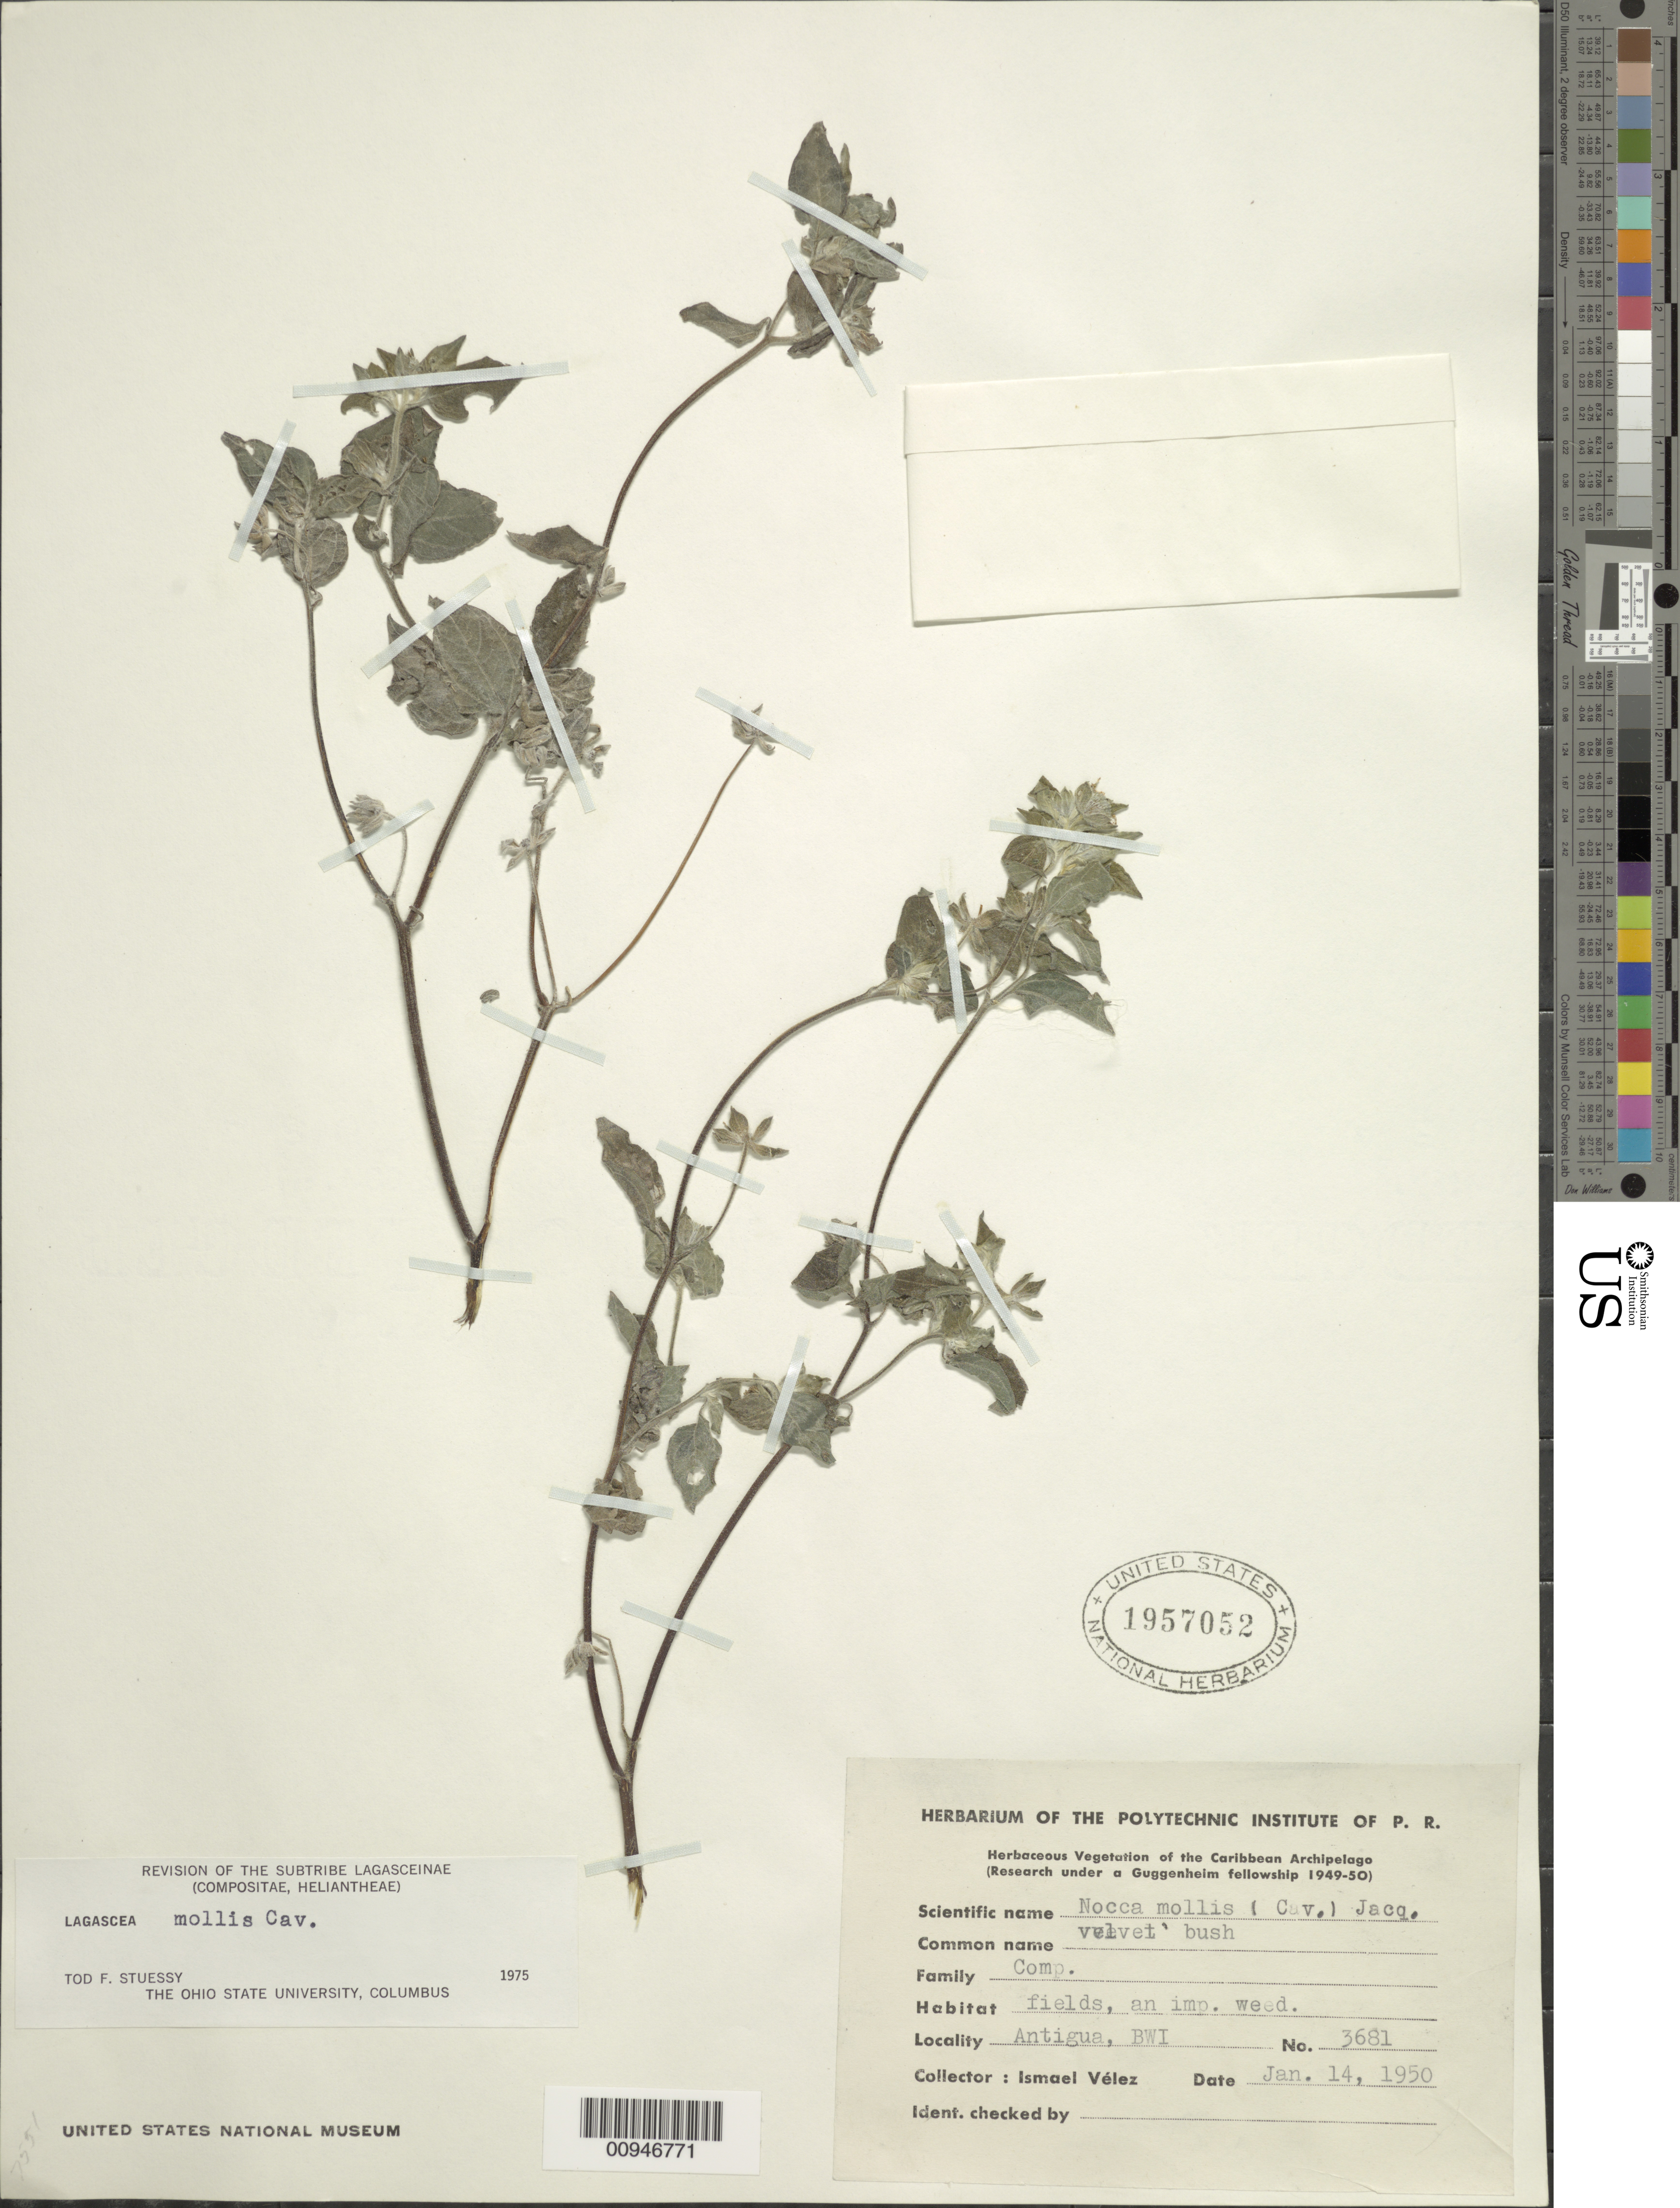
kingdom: Plantae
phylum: Tracheophyta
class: Magnoliopsida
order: Asterales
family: Asteraceae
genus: Lagascea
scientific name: Lagascea mollis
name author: Cav.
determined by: Stuessy, T. F.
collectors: I. Velez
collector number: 3681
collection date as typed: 14 Jan 1950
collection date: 1950-01-14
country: Antigua and Barbuda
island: Leeward Is.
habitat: Fields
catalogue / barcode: US 1957052